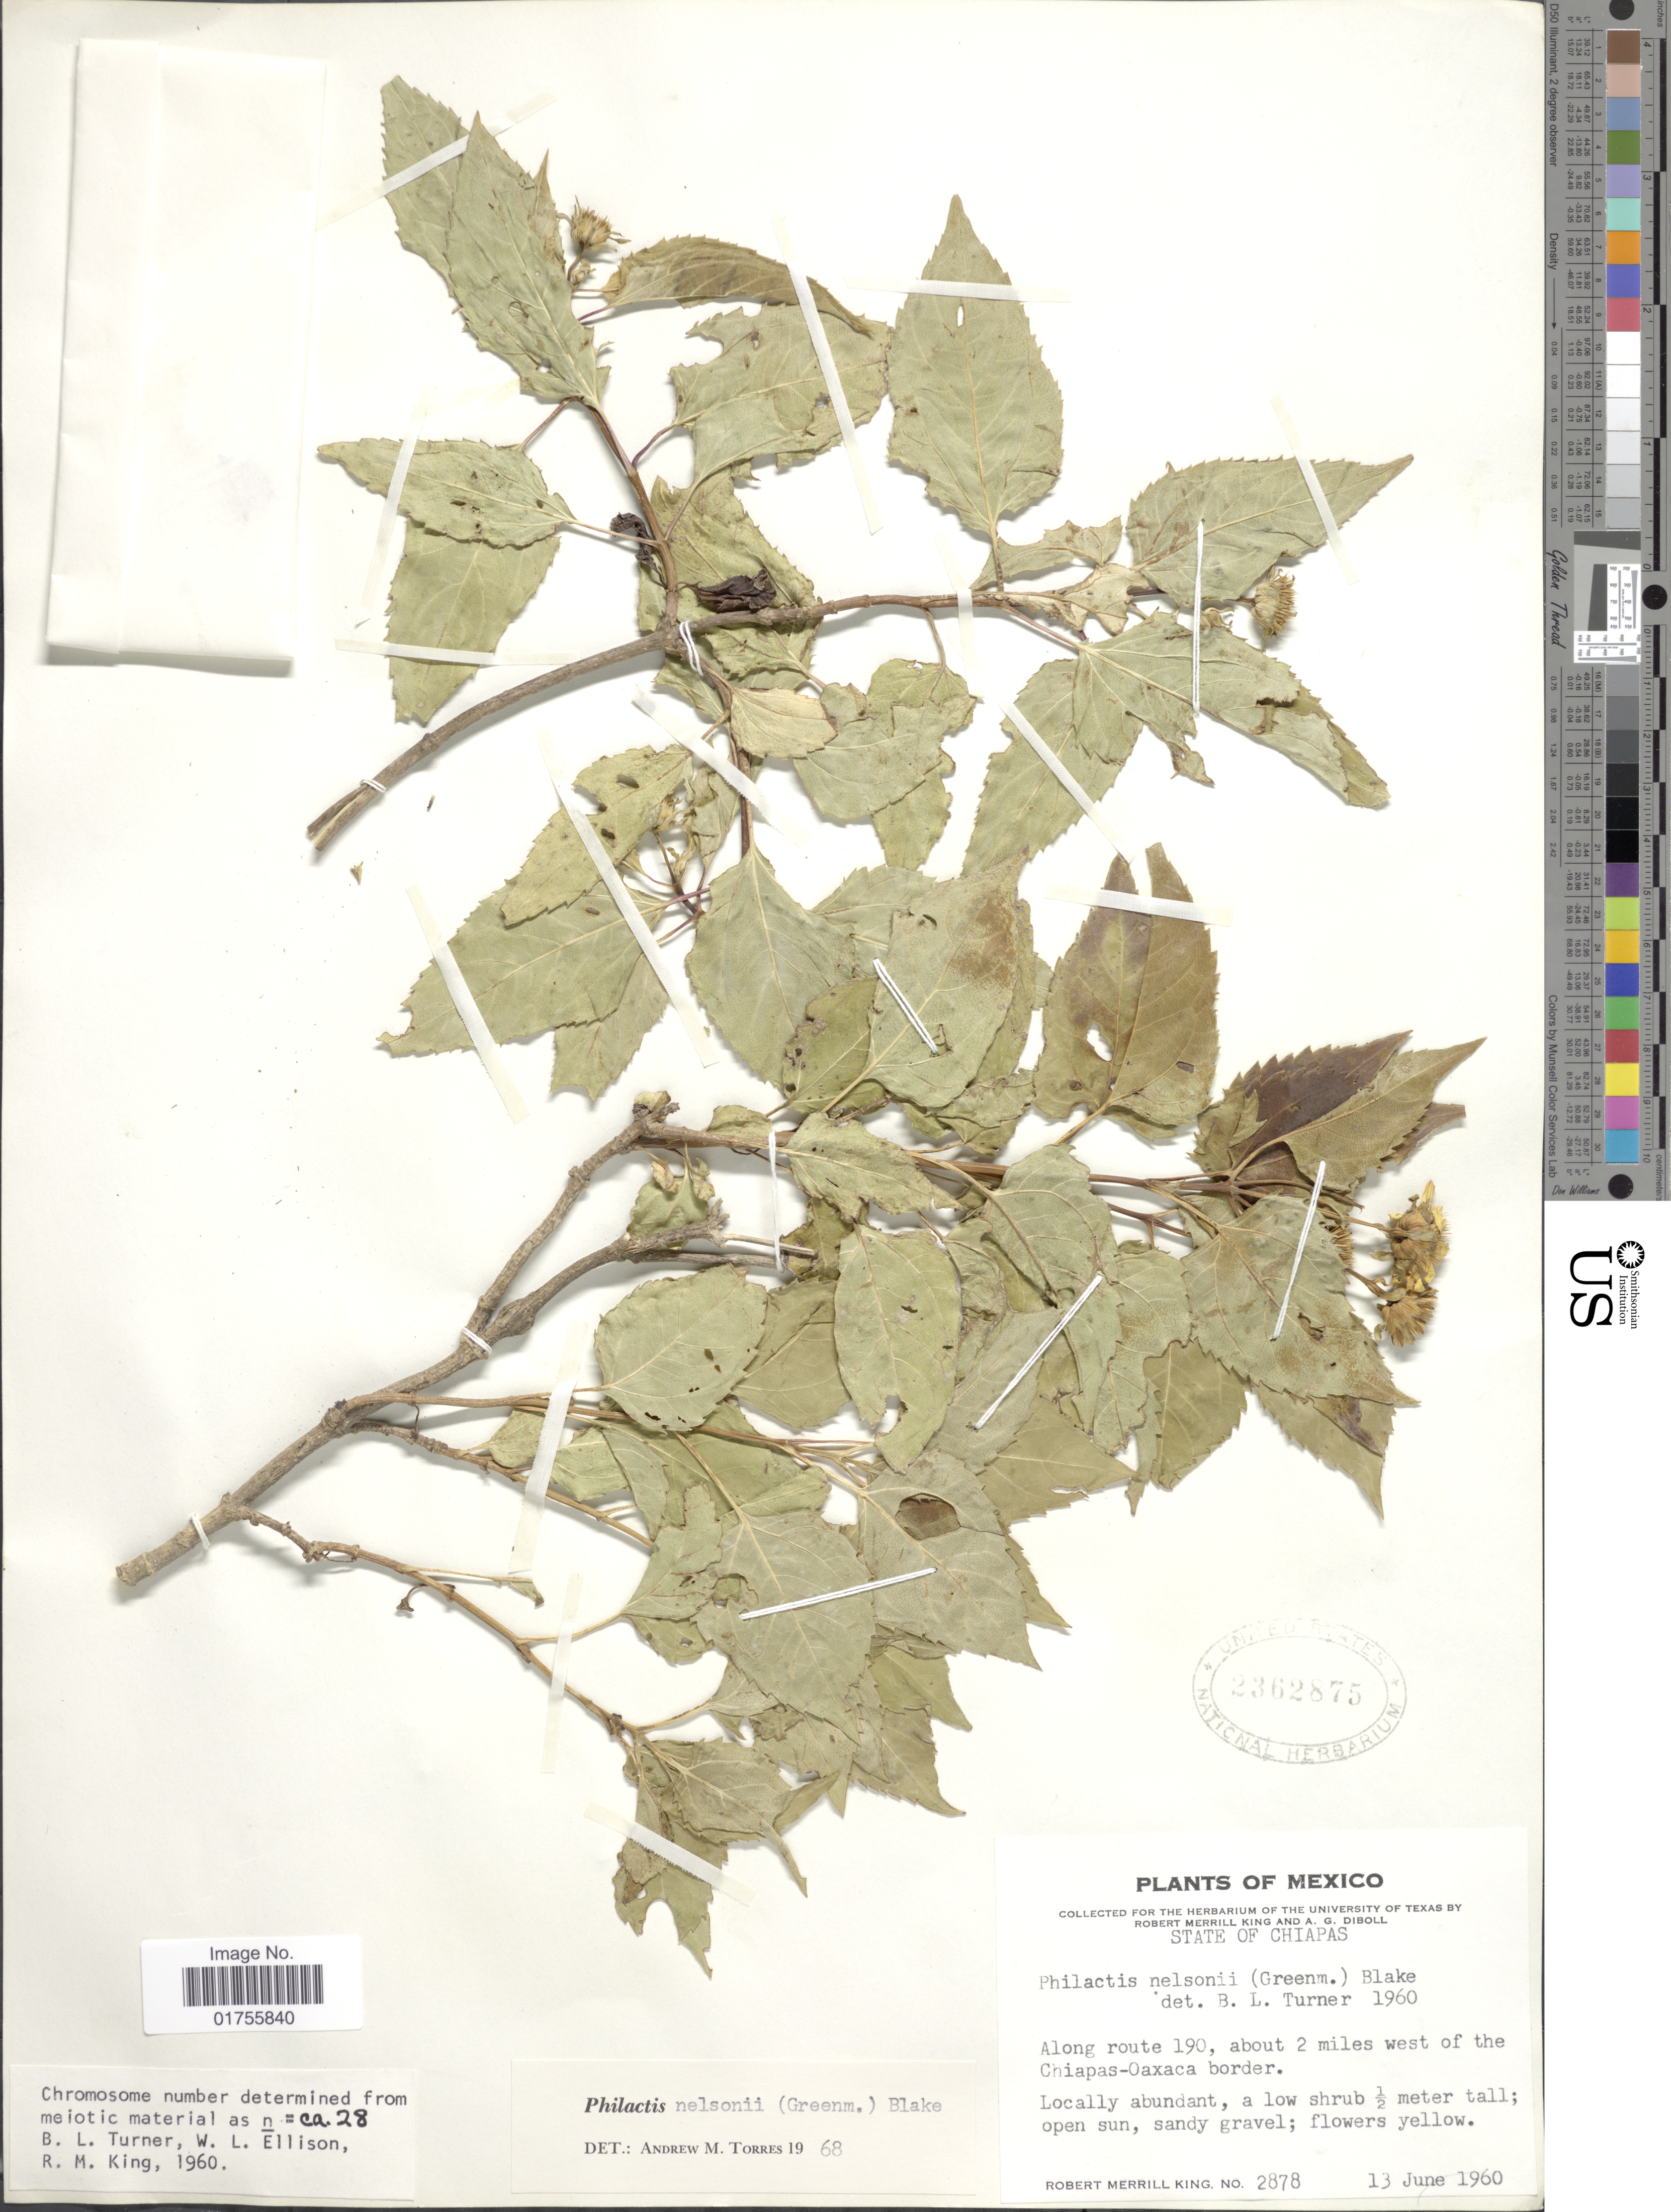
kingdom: Plantae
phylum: Tracheophyta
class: Magnoliopsida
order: Asterales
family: Asteraceae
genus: Philactis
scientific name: Philactis nelsonii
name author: (Greenm.) Blake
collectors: R. M. King & A. Diboll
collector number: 2878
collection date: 1960-06-13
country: Mexico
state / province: Chiapas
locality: Along route 190, about 2 miles west of the Chiapas-Oaxaca border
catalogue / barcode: US 2362875